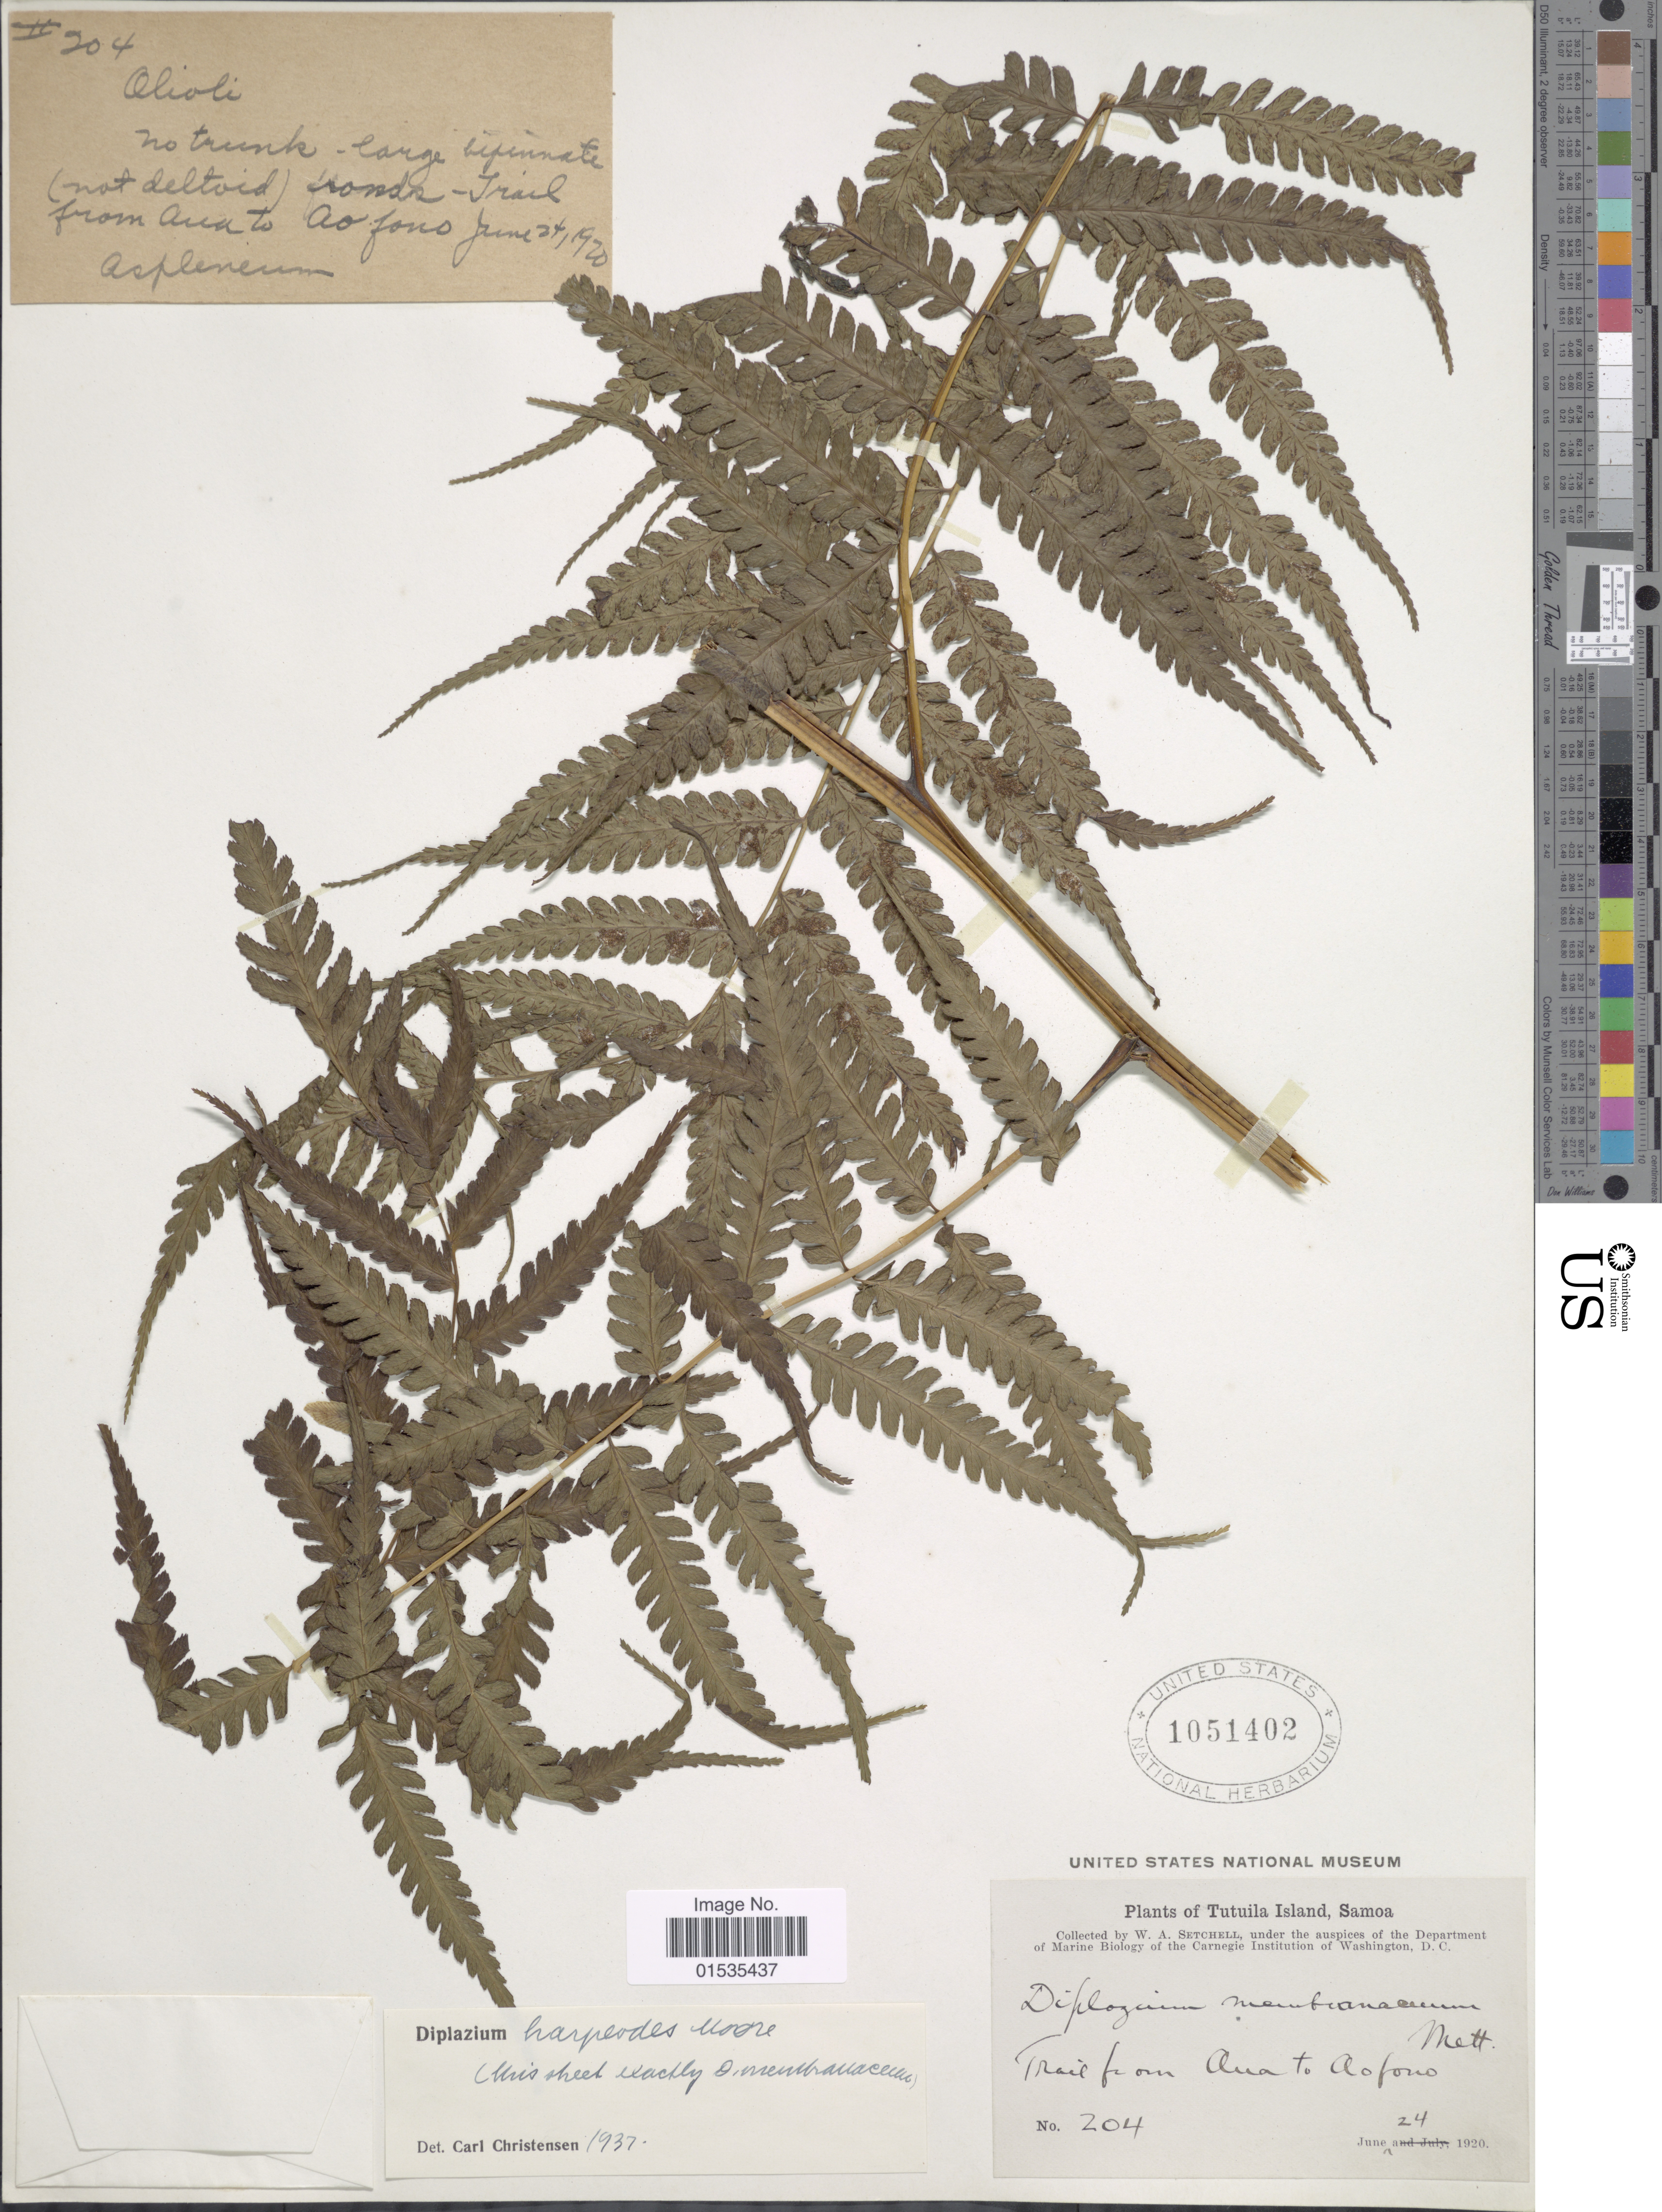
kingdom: Plantae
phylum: Tracheophyta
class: Polypodiopsida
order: Polypodiales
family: Athyriaceae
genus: Diplazium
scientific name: Diplazium harpeodes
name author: T. Moore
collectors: W. Setchell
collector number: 204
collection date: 1920-06-24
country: American Samoa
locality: Tutuila Island, Trail from Aua to Afono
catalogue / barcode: US 1051402